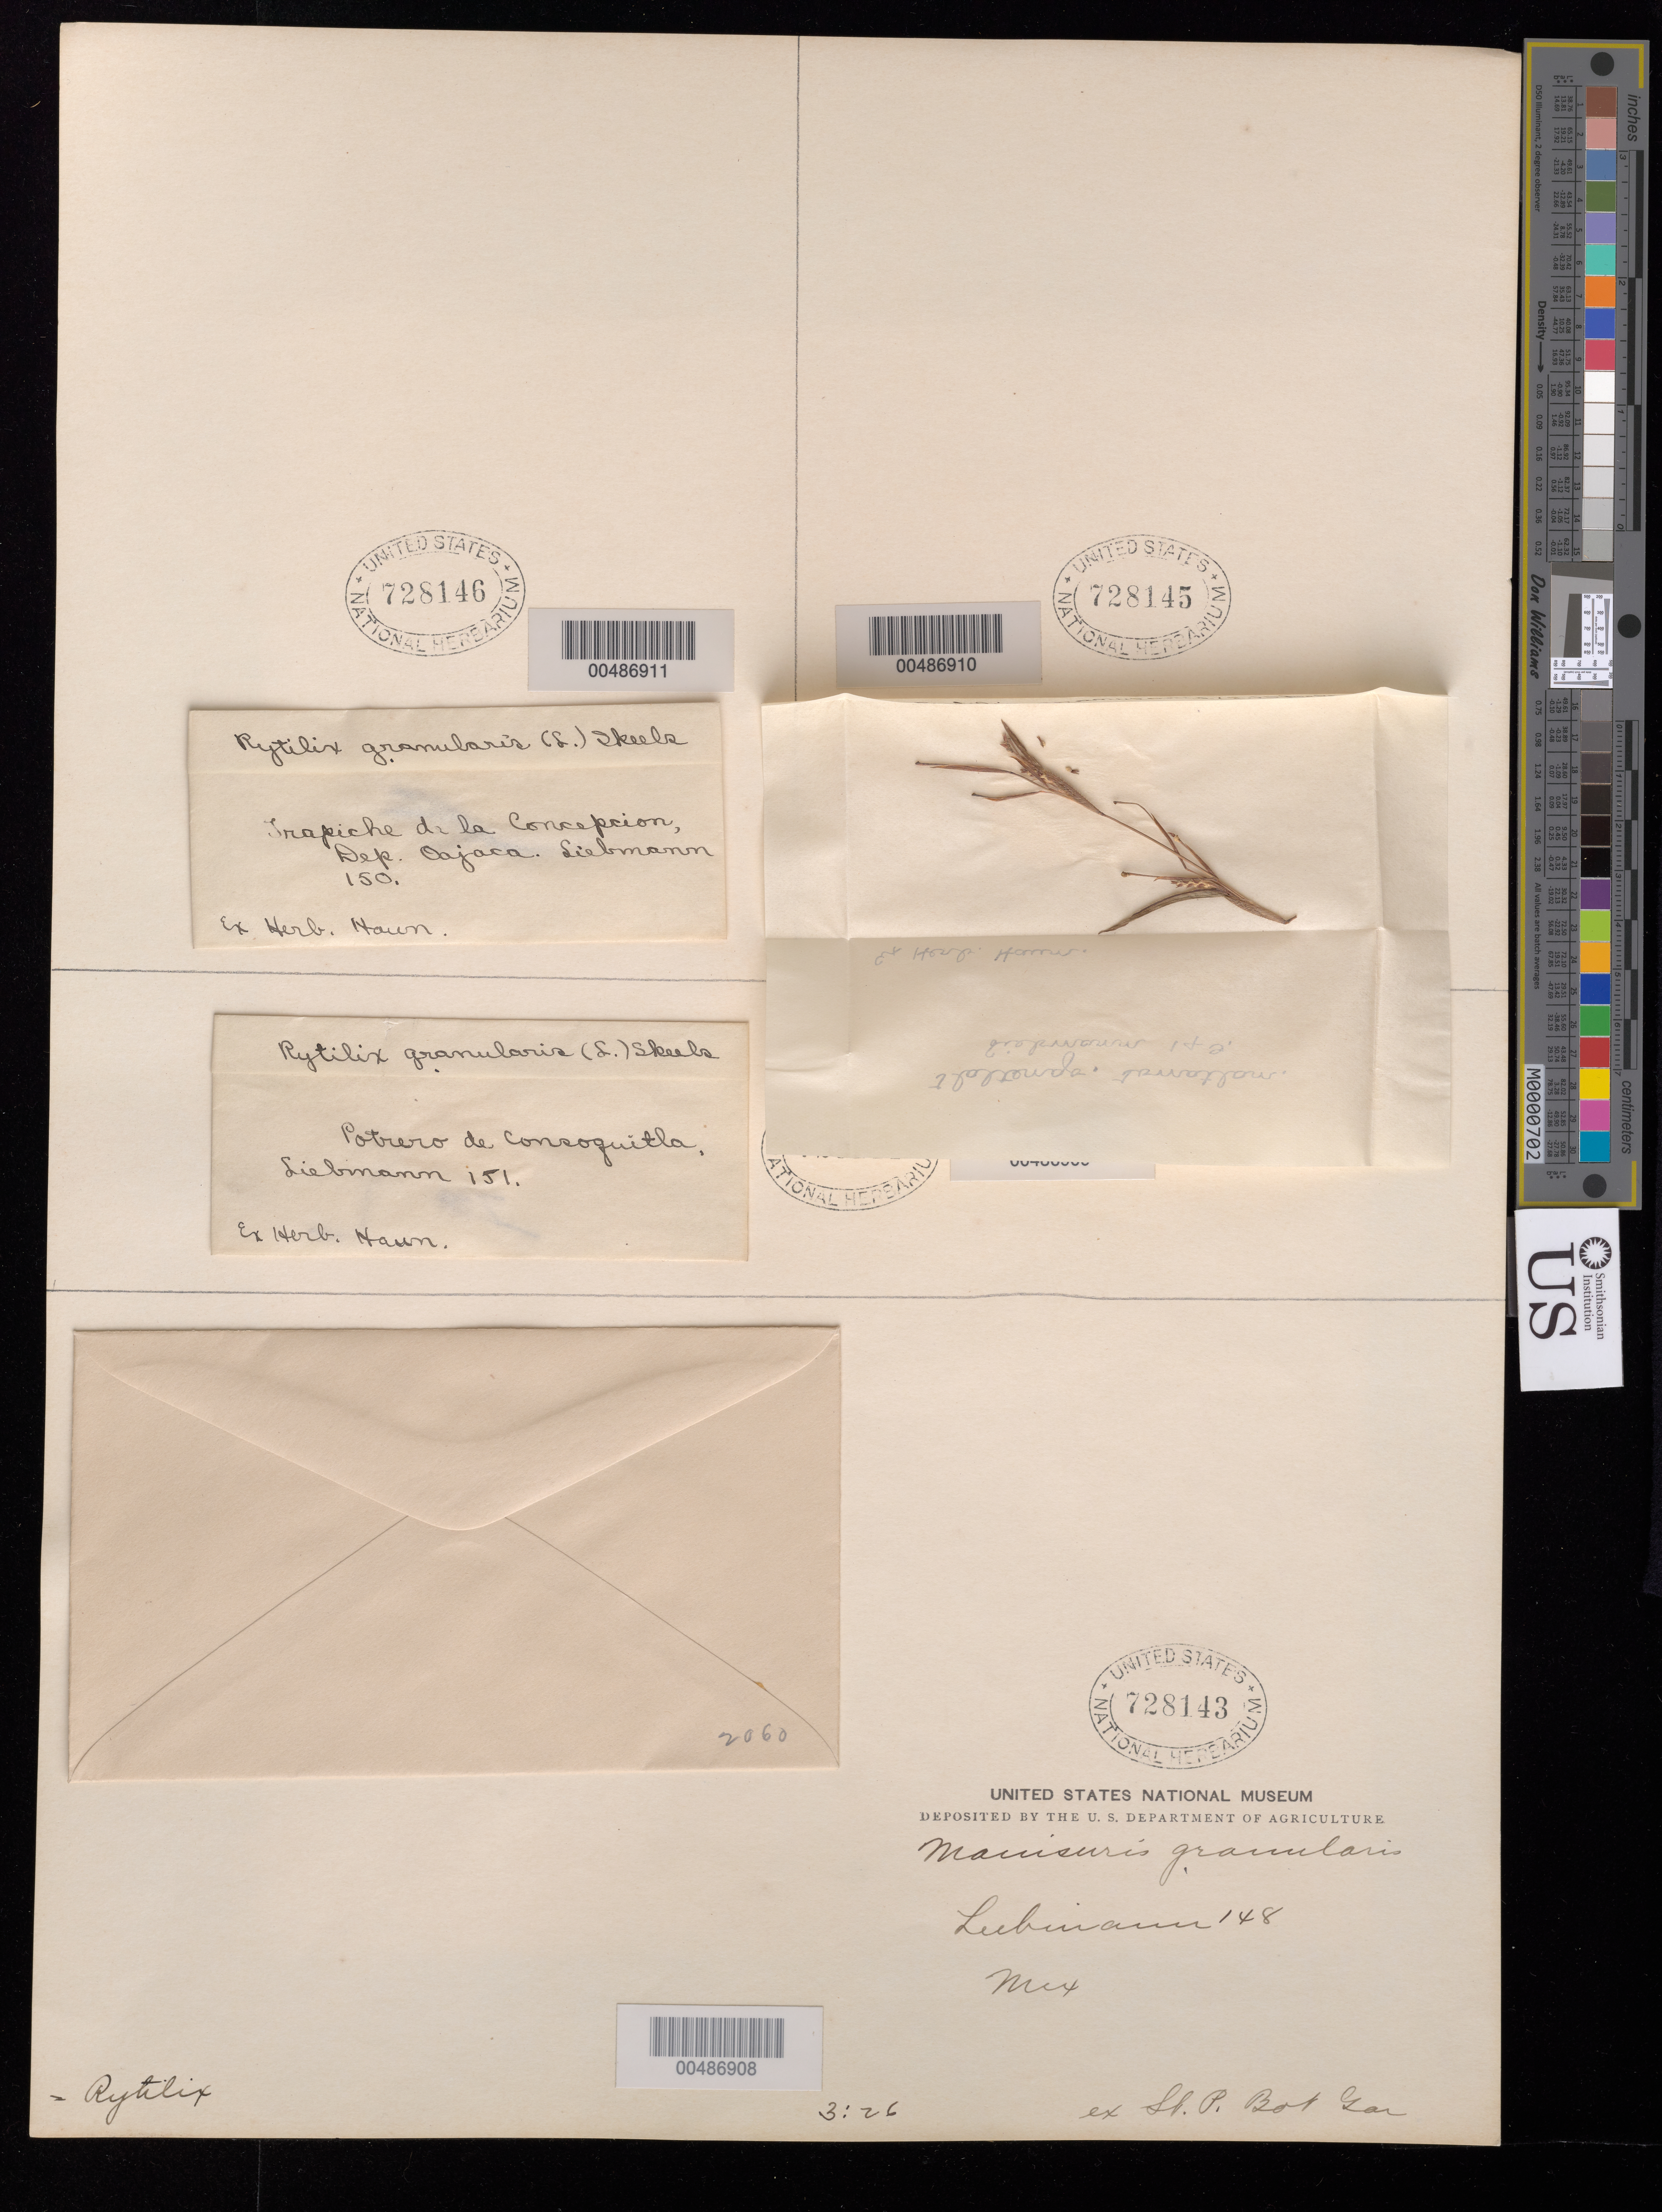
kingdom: Plantae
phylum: Tracheophyta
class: Liliopsida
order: Poales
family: Poaceae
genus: Hackelochloa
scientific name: Hackelochloa granularis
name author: (L.) Kuntze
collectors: F. M. Liebmann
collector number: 149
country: Mexico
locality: Tlaltengo, Tomatlan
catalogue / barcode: US 728145